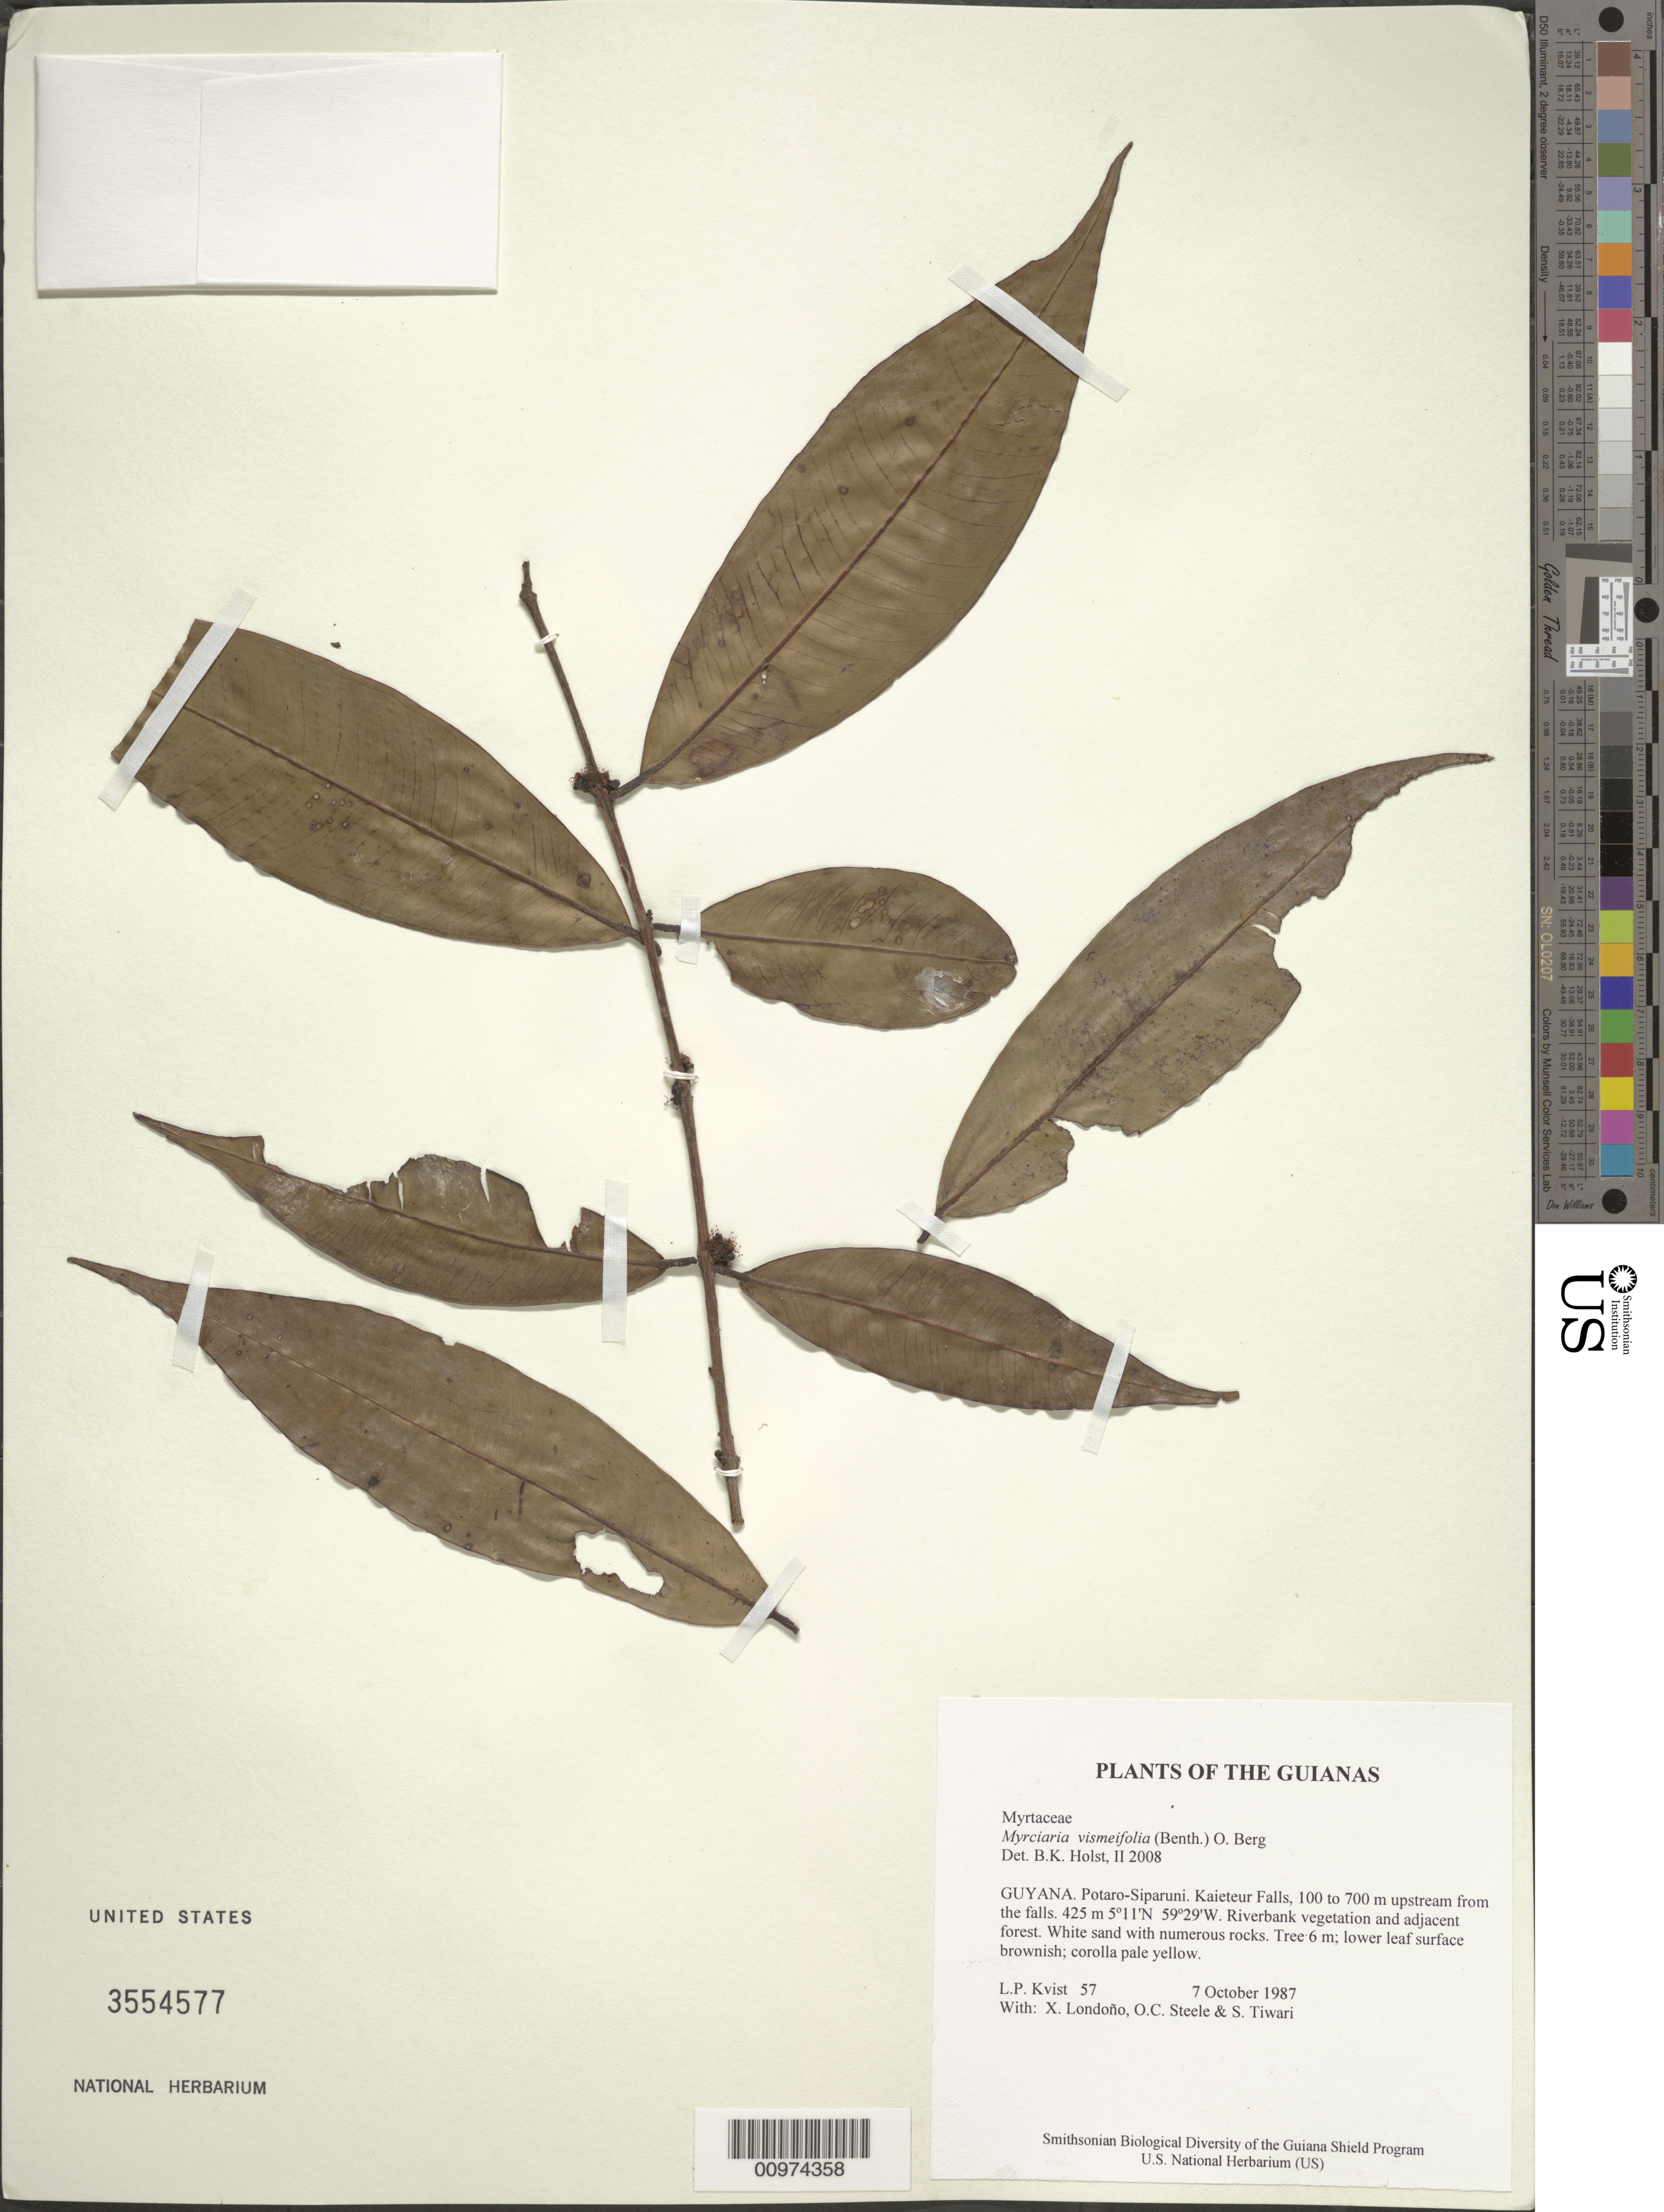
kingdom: Plantae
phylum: Tracheophyta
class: Magnoliopsida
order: Myrtales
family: Myrtaceae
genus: Myrciaria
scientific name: Myrciaria vismiifolia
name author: (Benth.) O. Berg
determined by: Holst, Bruce K.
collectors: L. P. Kvist, X. Londoño, O. C. Steele & S. Tiwari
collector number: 57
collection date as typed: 7 October 1987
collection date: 1987-10-07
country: Guyana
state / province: Potaro-Siparuni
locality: Kaieteur Falls, 100 to 700 m upstream from the falls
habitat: Riverbank vegetation and adjacent forest. White sand with numerous rocks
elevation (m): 425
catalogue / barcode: US 3554577